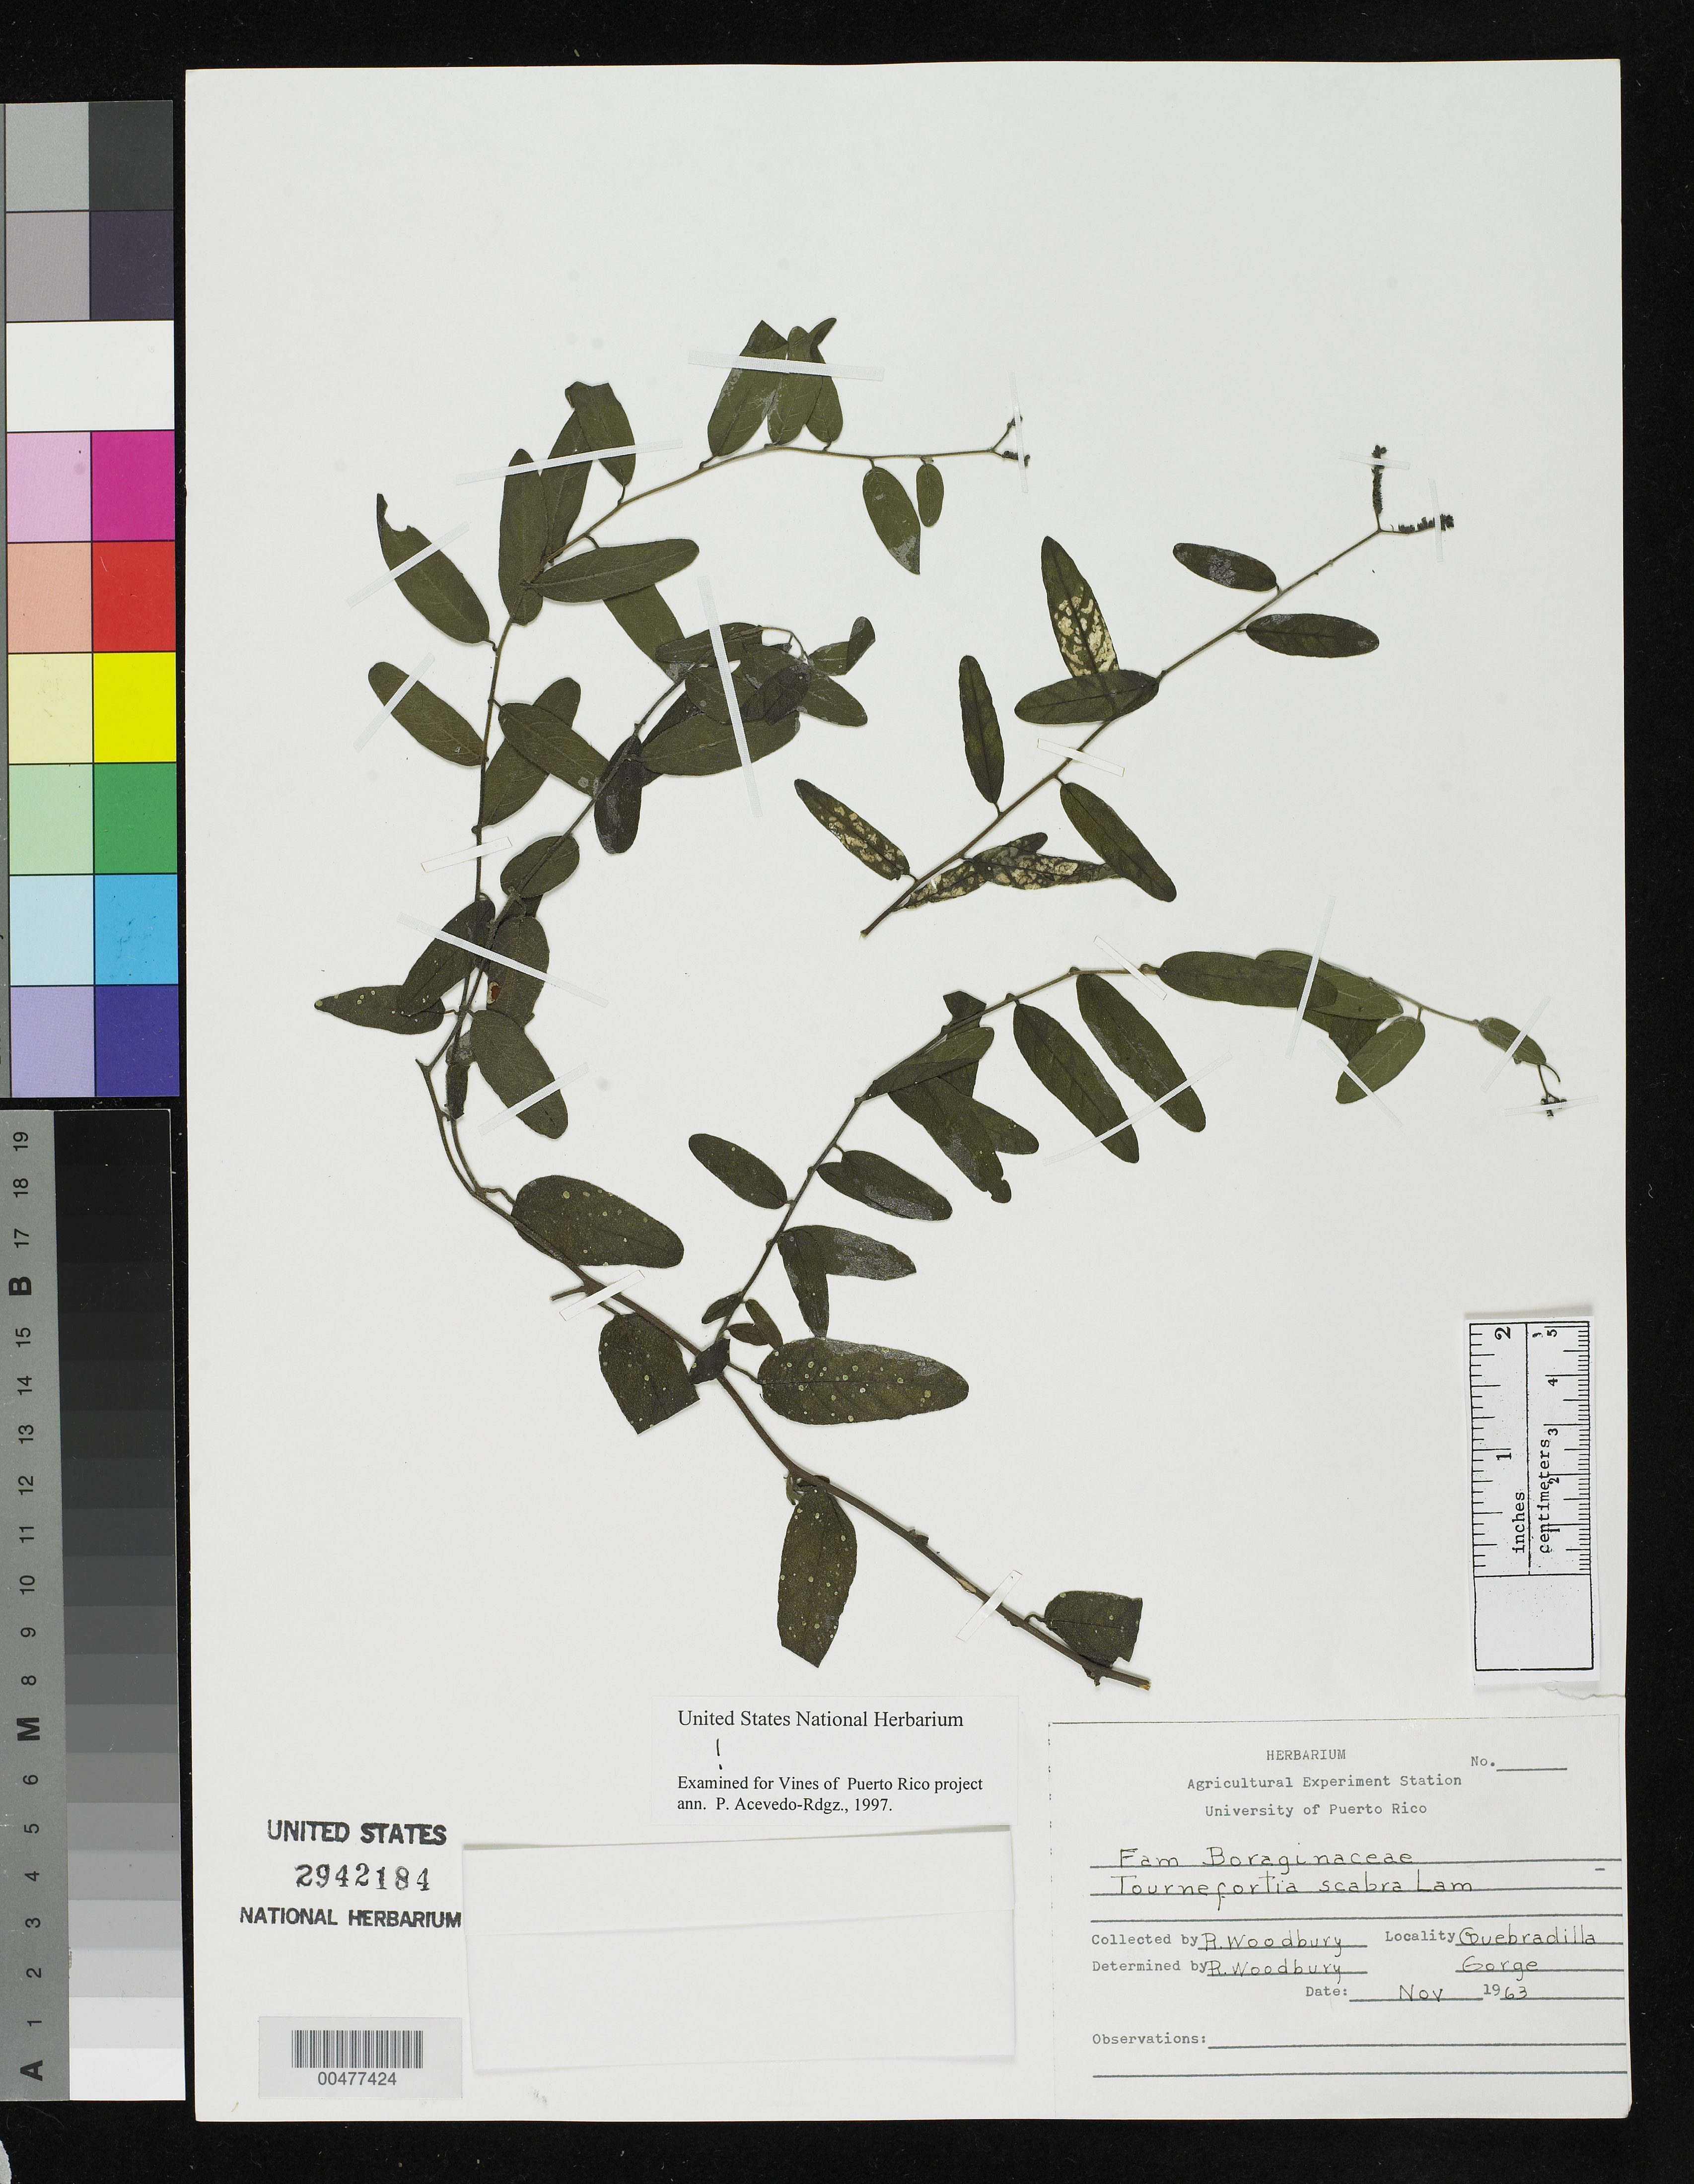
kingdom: Plantae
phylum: Tracheophyta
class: Magnoliopsida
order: Boraginales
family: Heliotropiaceae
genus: Tournefortia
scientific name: Tournefortia scabra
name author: Lam.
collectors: R. O. Woodbury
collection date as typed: Nov 1963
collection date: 1963-11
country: Puerto Rico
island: Greater Antilles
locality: Quebradilla.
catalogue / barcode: US 2942184